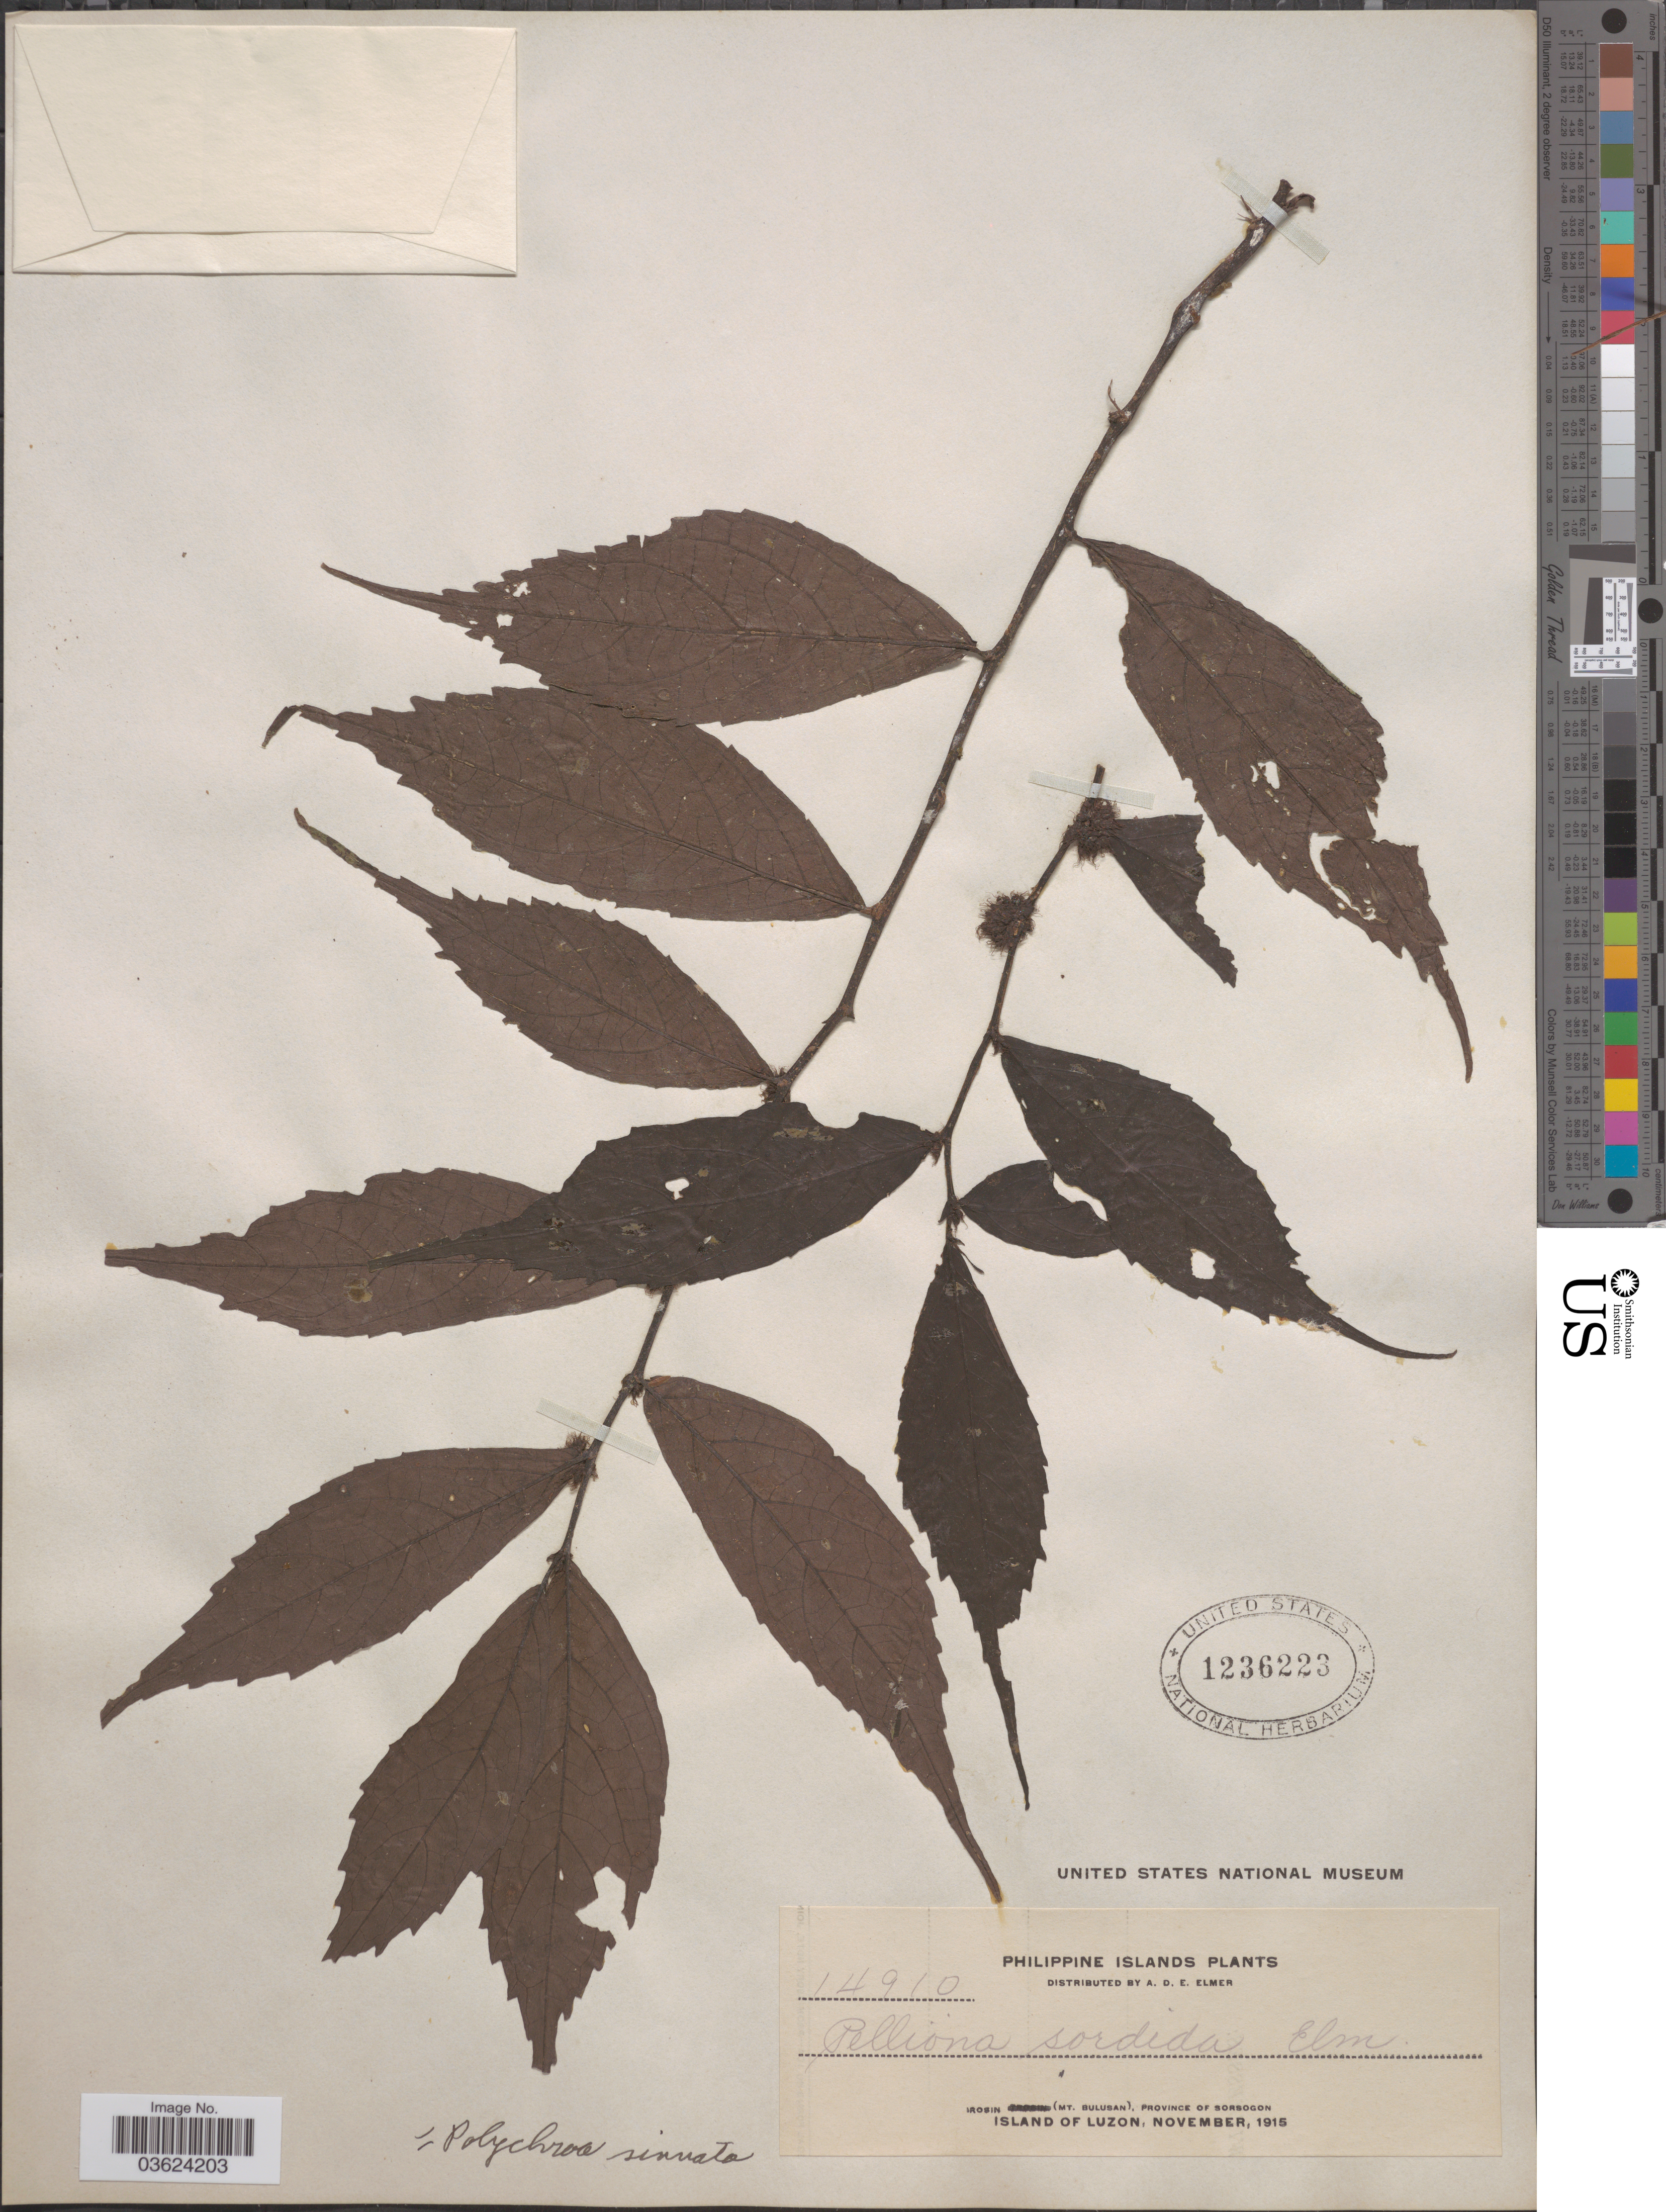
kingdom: Plantae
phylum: Tracheophyta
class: Magnoliopsida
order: Rosales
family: Urticaceae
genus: Elatostema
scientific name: Elatostema sinuatum var. sinuatum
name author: (Blume) Hassk.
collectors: A. D. E. Elmer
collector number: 14910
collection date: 1915-11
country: Philippines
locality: Philippine Islands. Irosin (Mt. Bulusan), Province of Sorsogon. Island of Luzon.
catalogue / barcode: US 1236223